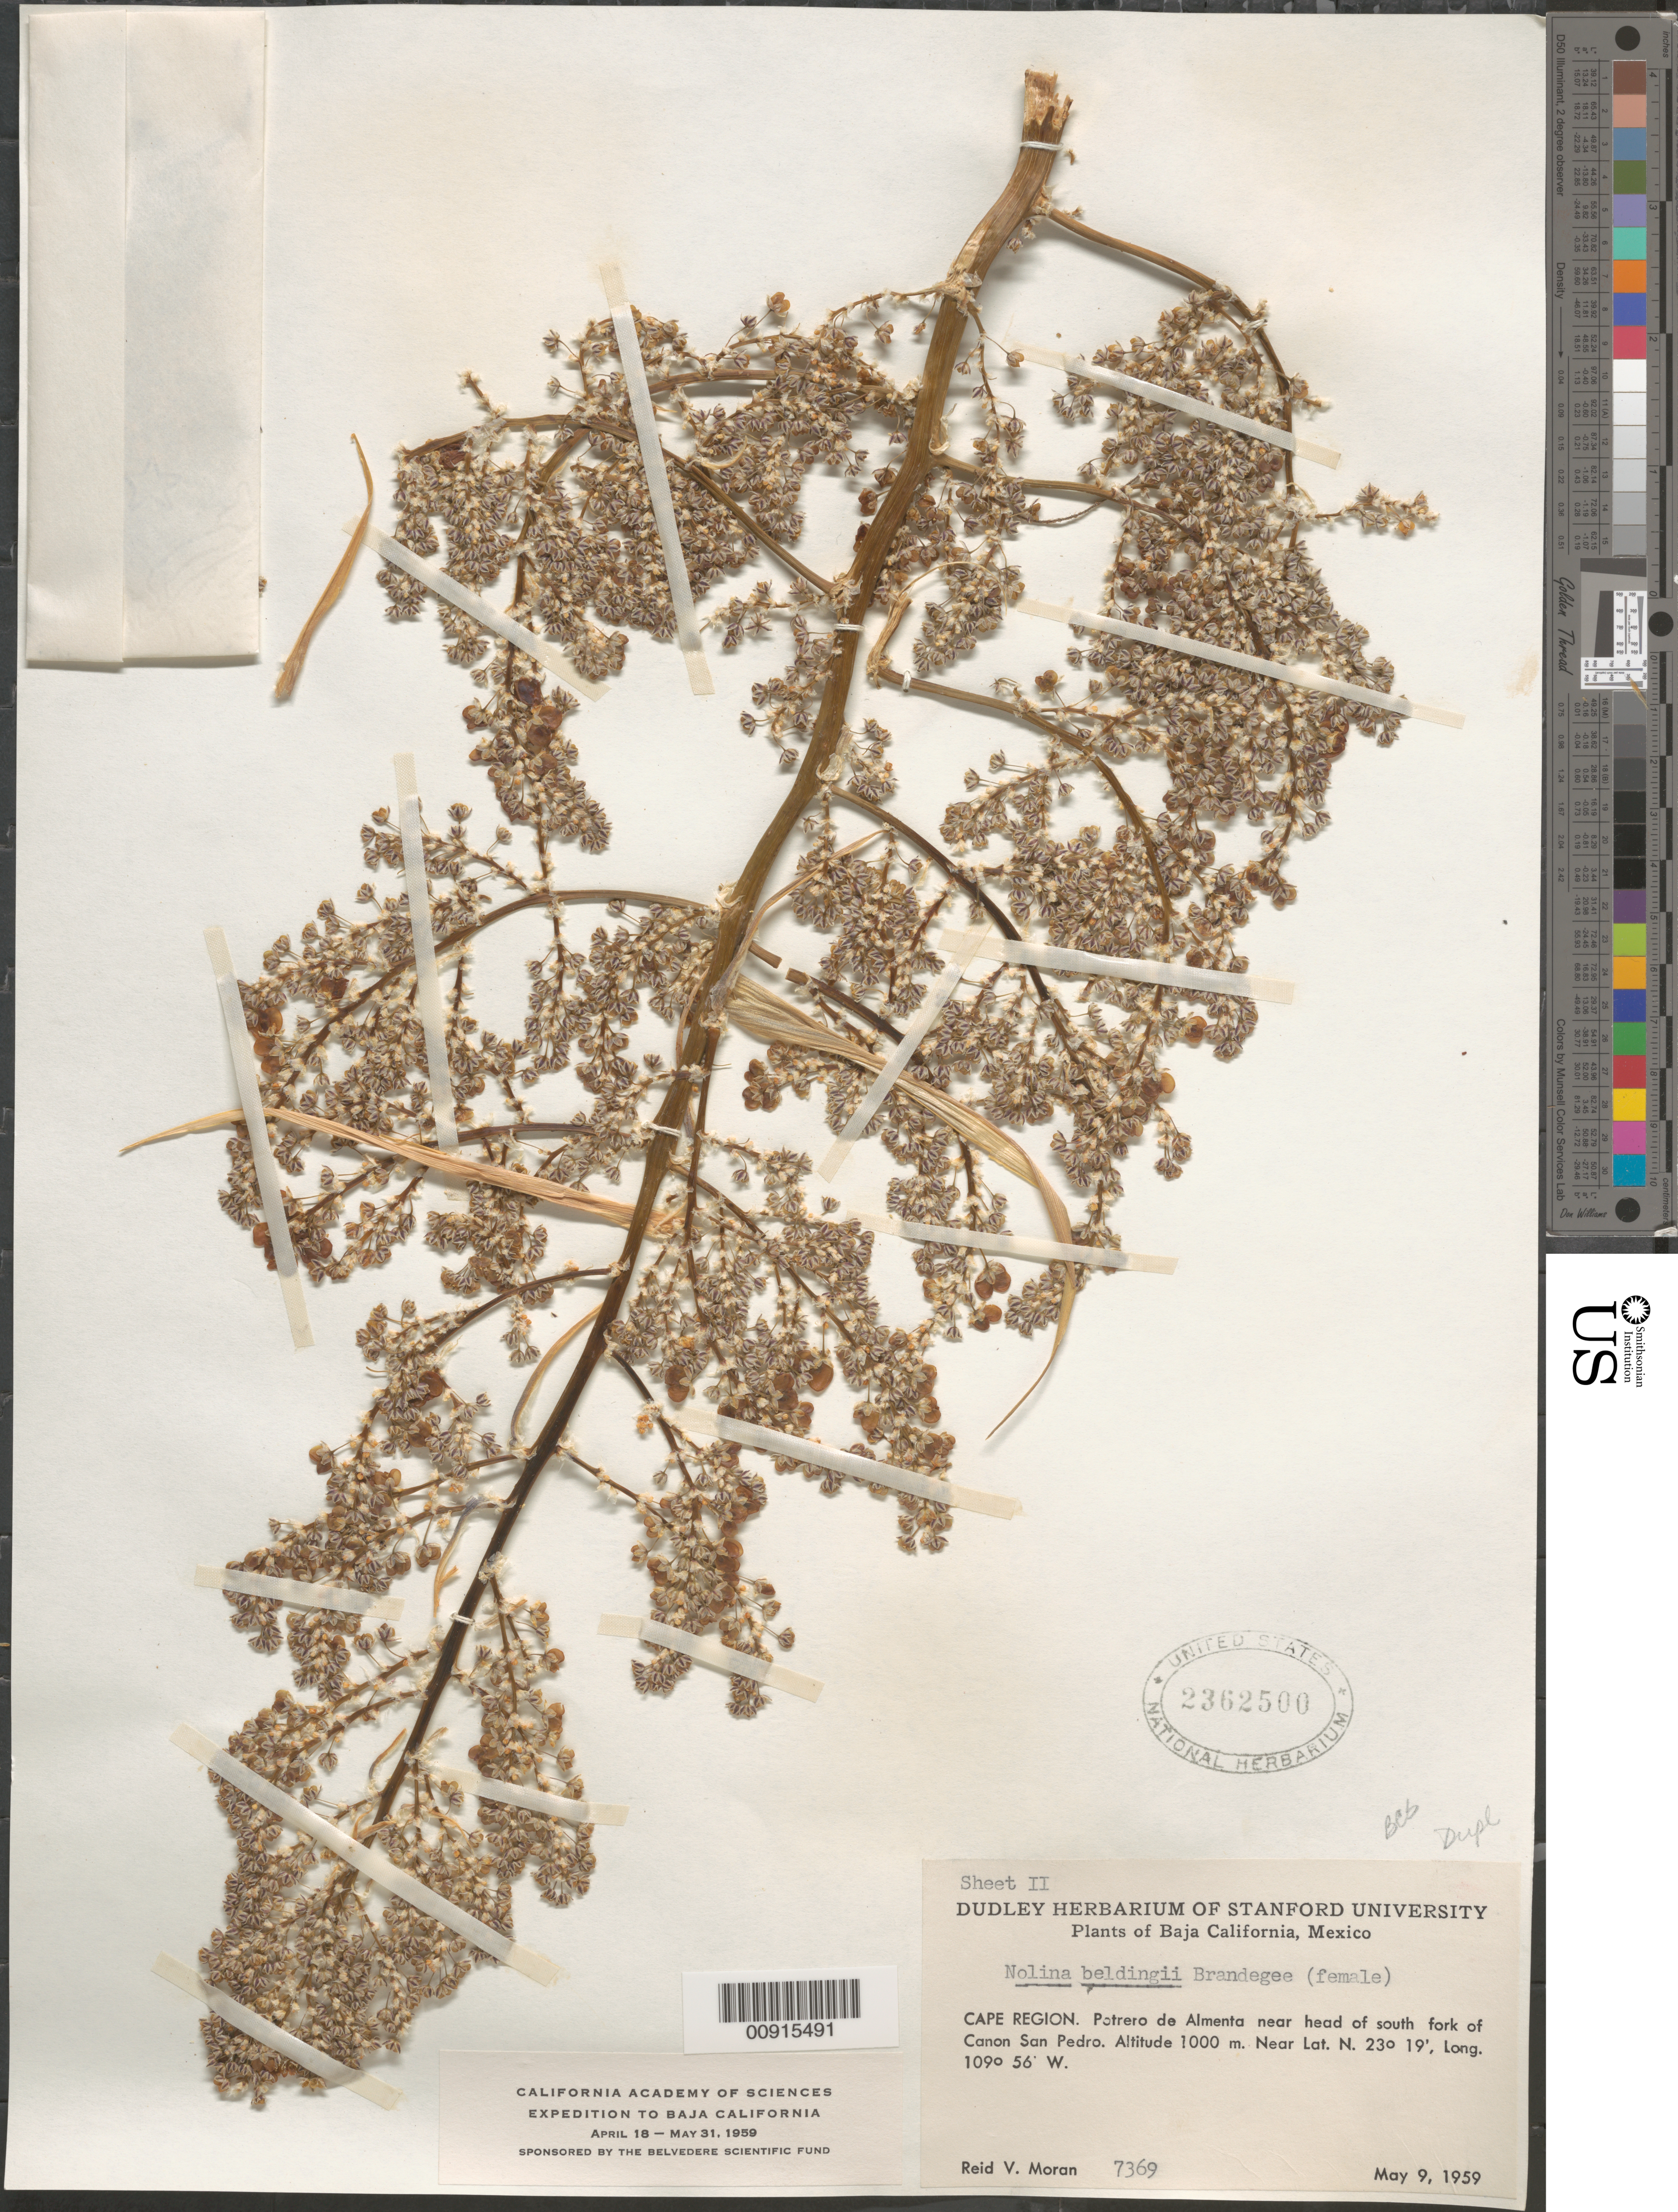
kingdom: Plantae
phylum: Tracheophyta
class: Liliopsida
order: Asparagales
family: Asparagaceae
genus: Nolina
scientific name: Nolina beldingii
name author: Brandegee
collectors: R. V. Moran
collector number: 7369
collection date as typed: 09 May 1959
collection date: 1959-05-09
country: Mexico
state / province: Baja California Sur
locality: Cape Region: Potrero de Almenta near head of south fork of Cañon San Pedro. Baja California.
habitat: Occasional on hillsides.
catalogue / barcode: US 2362500